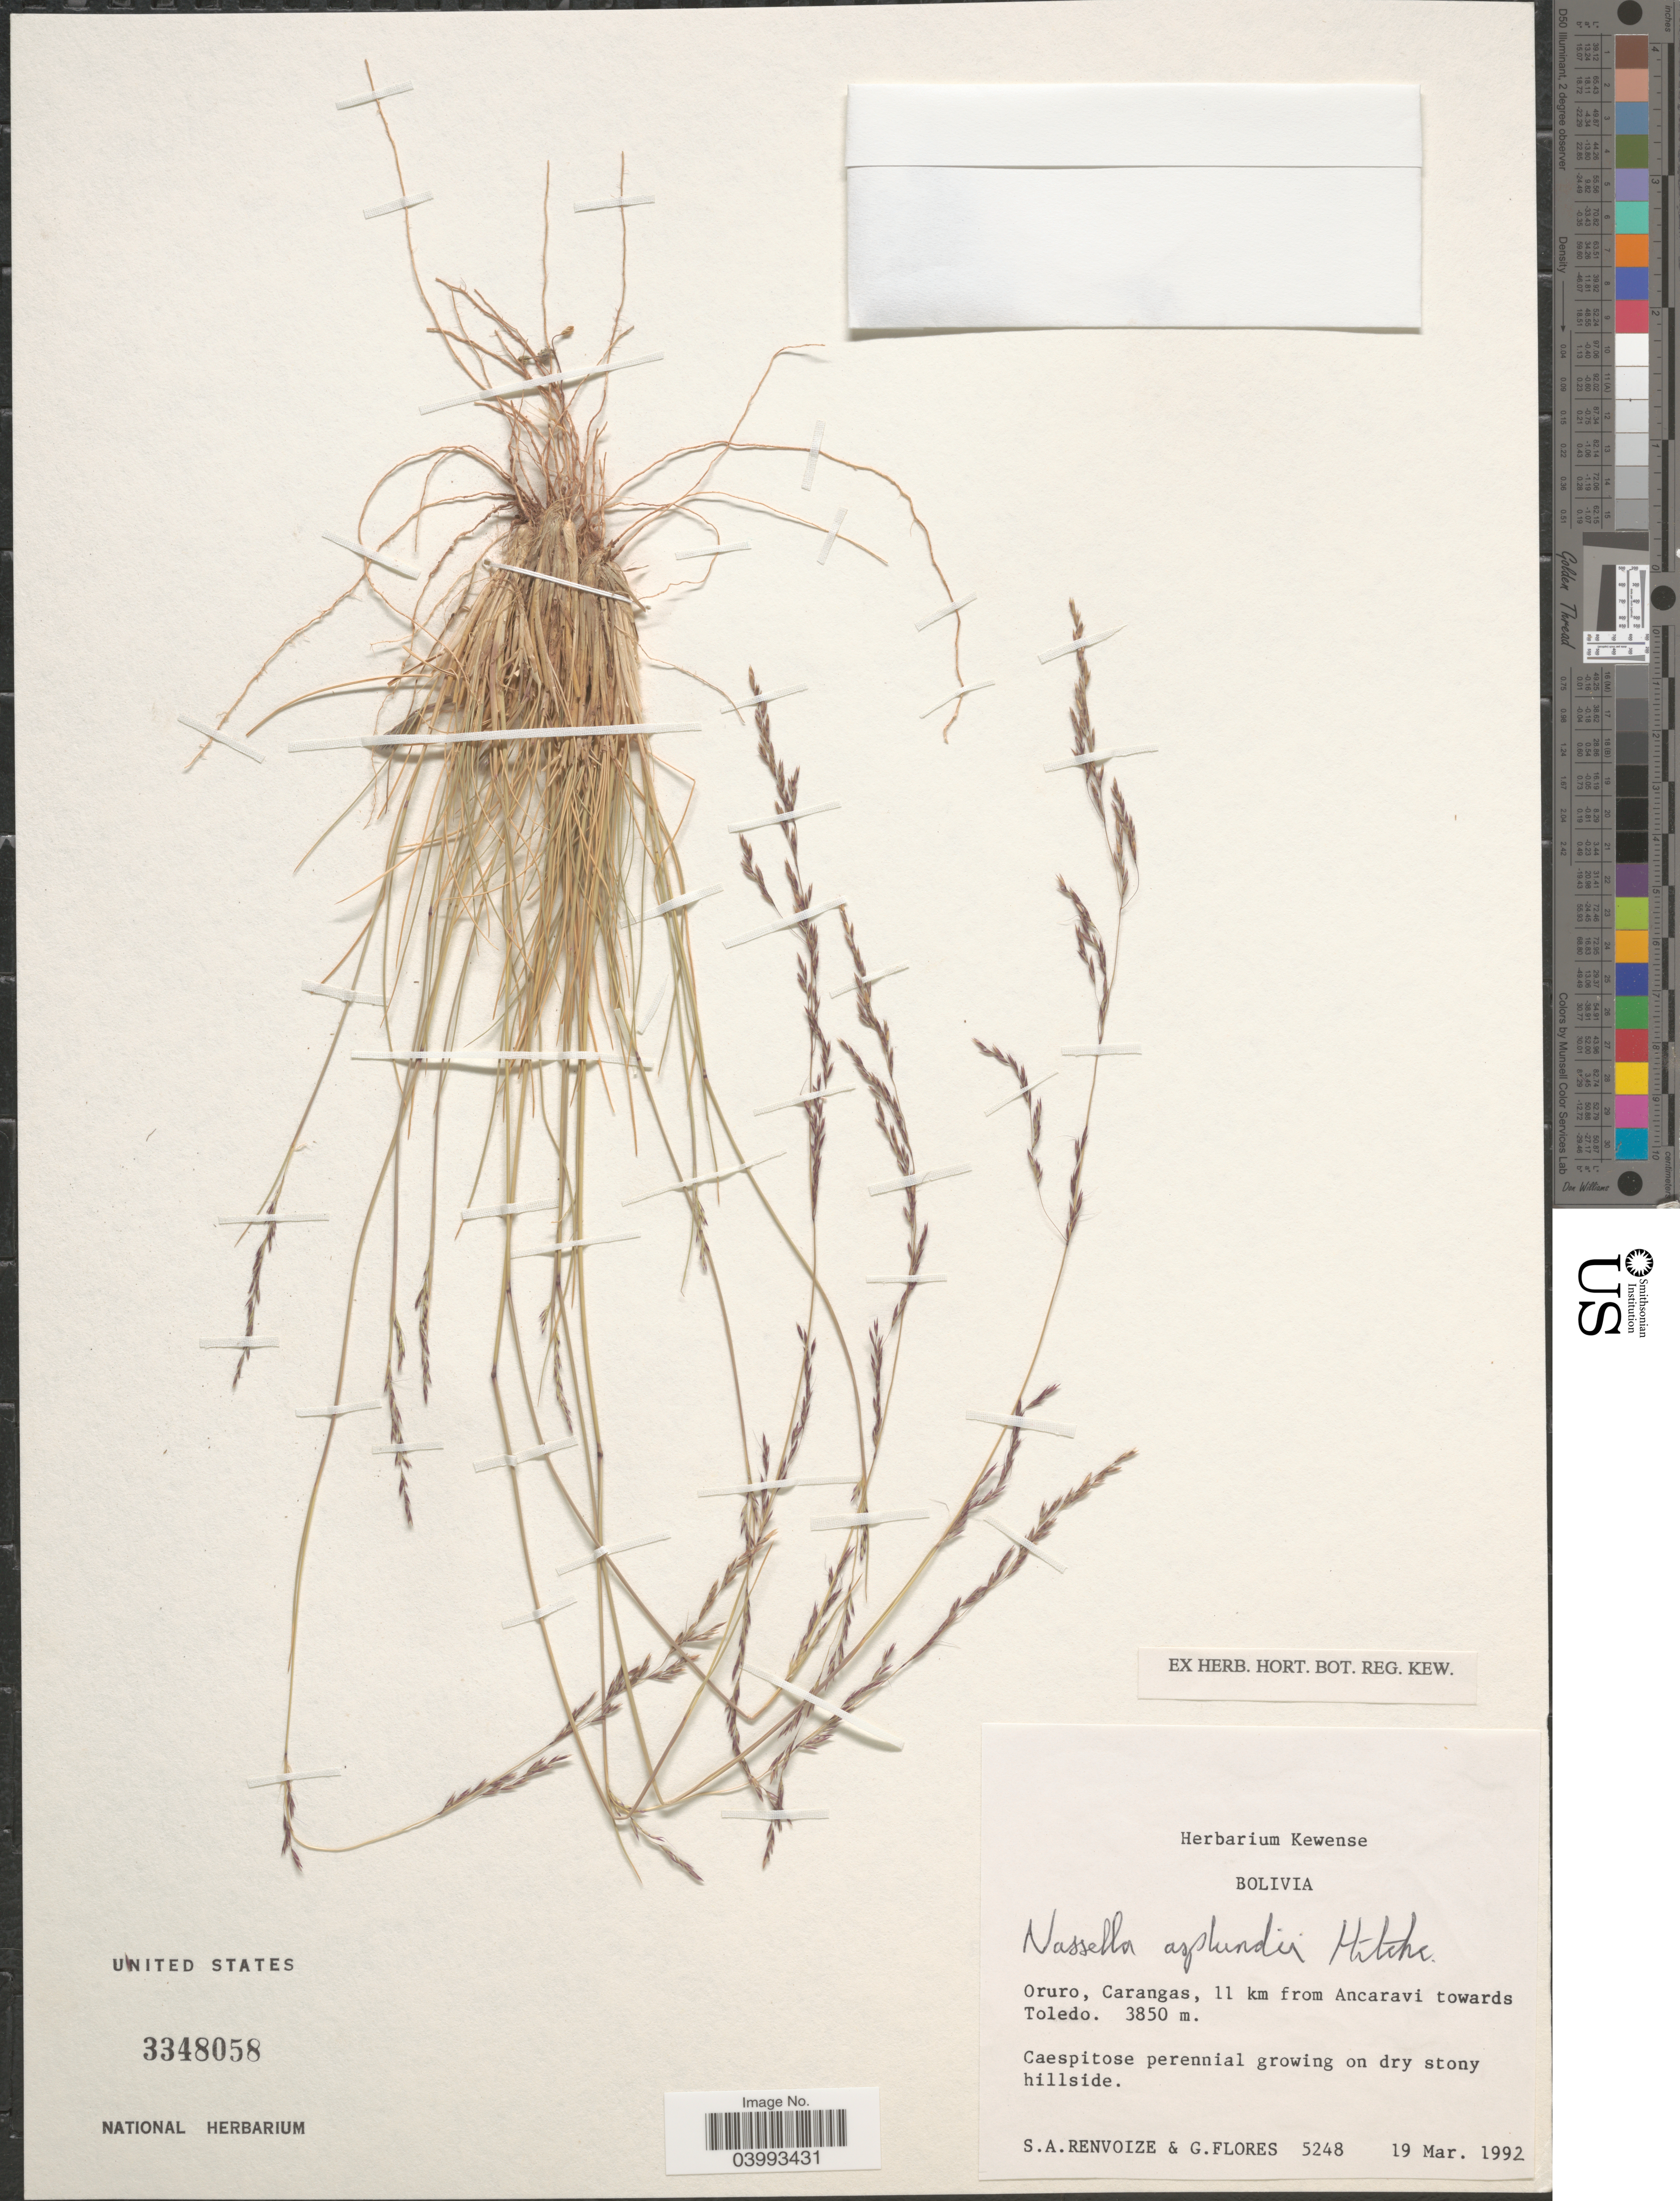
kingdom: Plantae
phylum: Tracheophyta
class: Liliopsida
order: Poales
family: Poaceae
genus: Nassella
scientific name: Nassella asplundii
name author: Hitchc.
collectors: S. A. Renvoize & G. Flores F.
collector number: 5248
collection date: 1992-03-19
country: Bolivia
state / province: Oruro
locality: Carangas, 11 km from Ancaravi towards Toledo.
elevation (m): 3850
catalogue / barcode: US 3348058